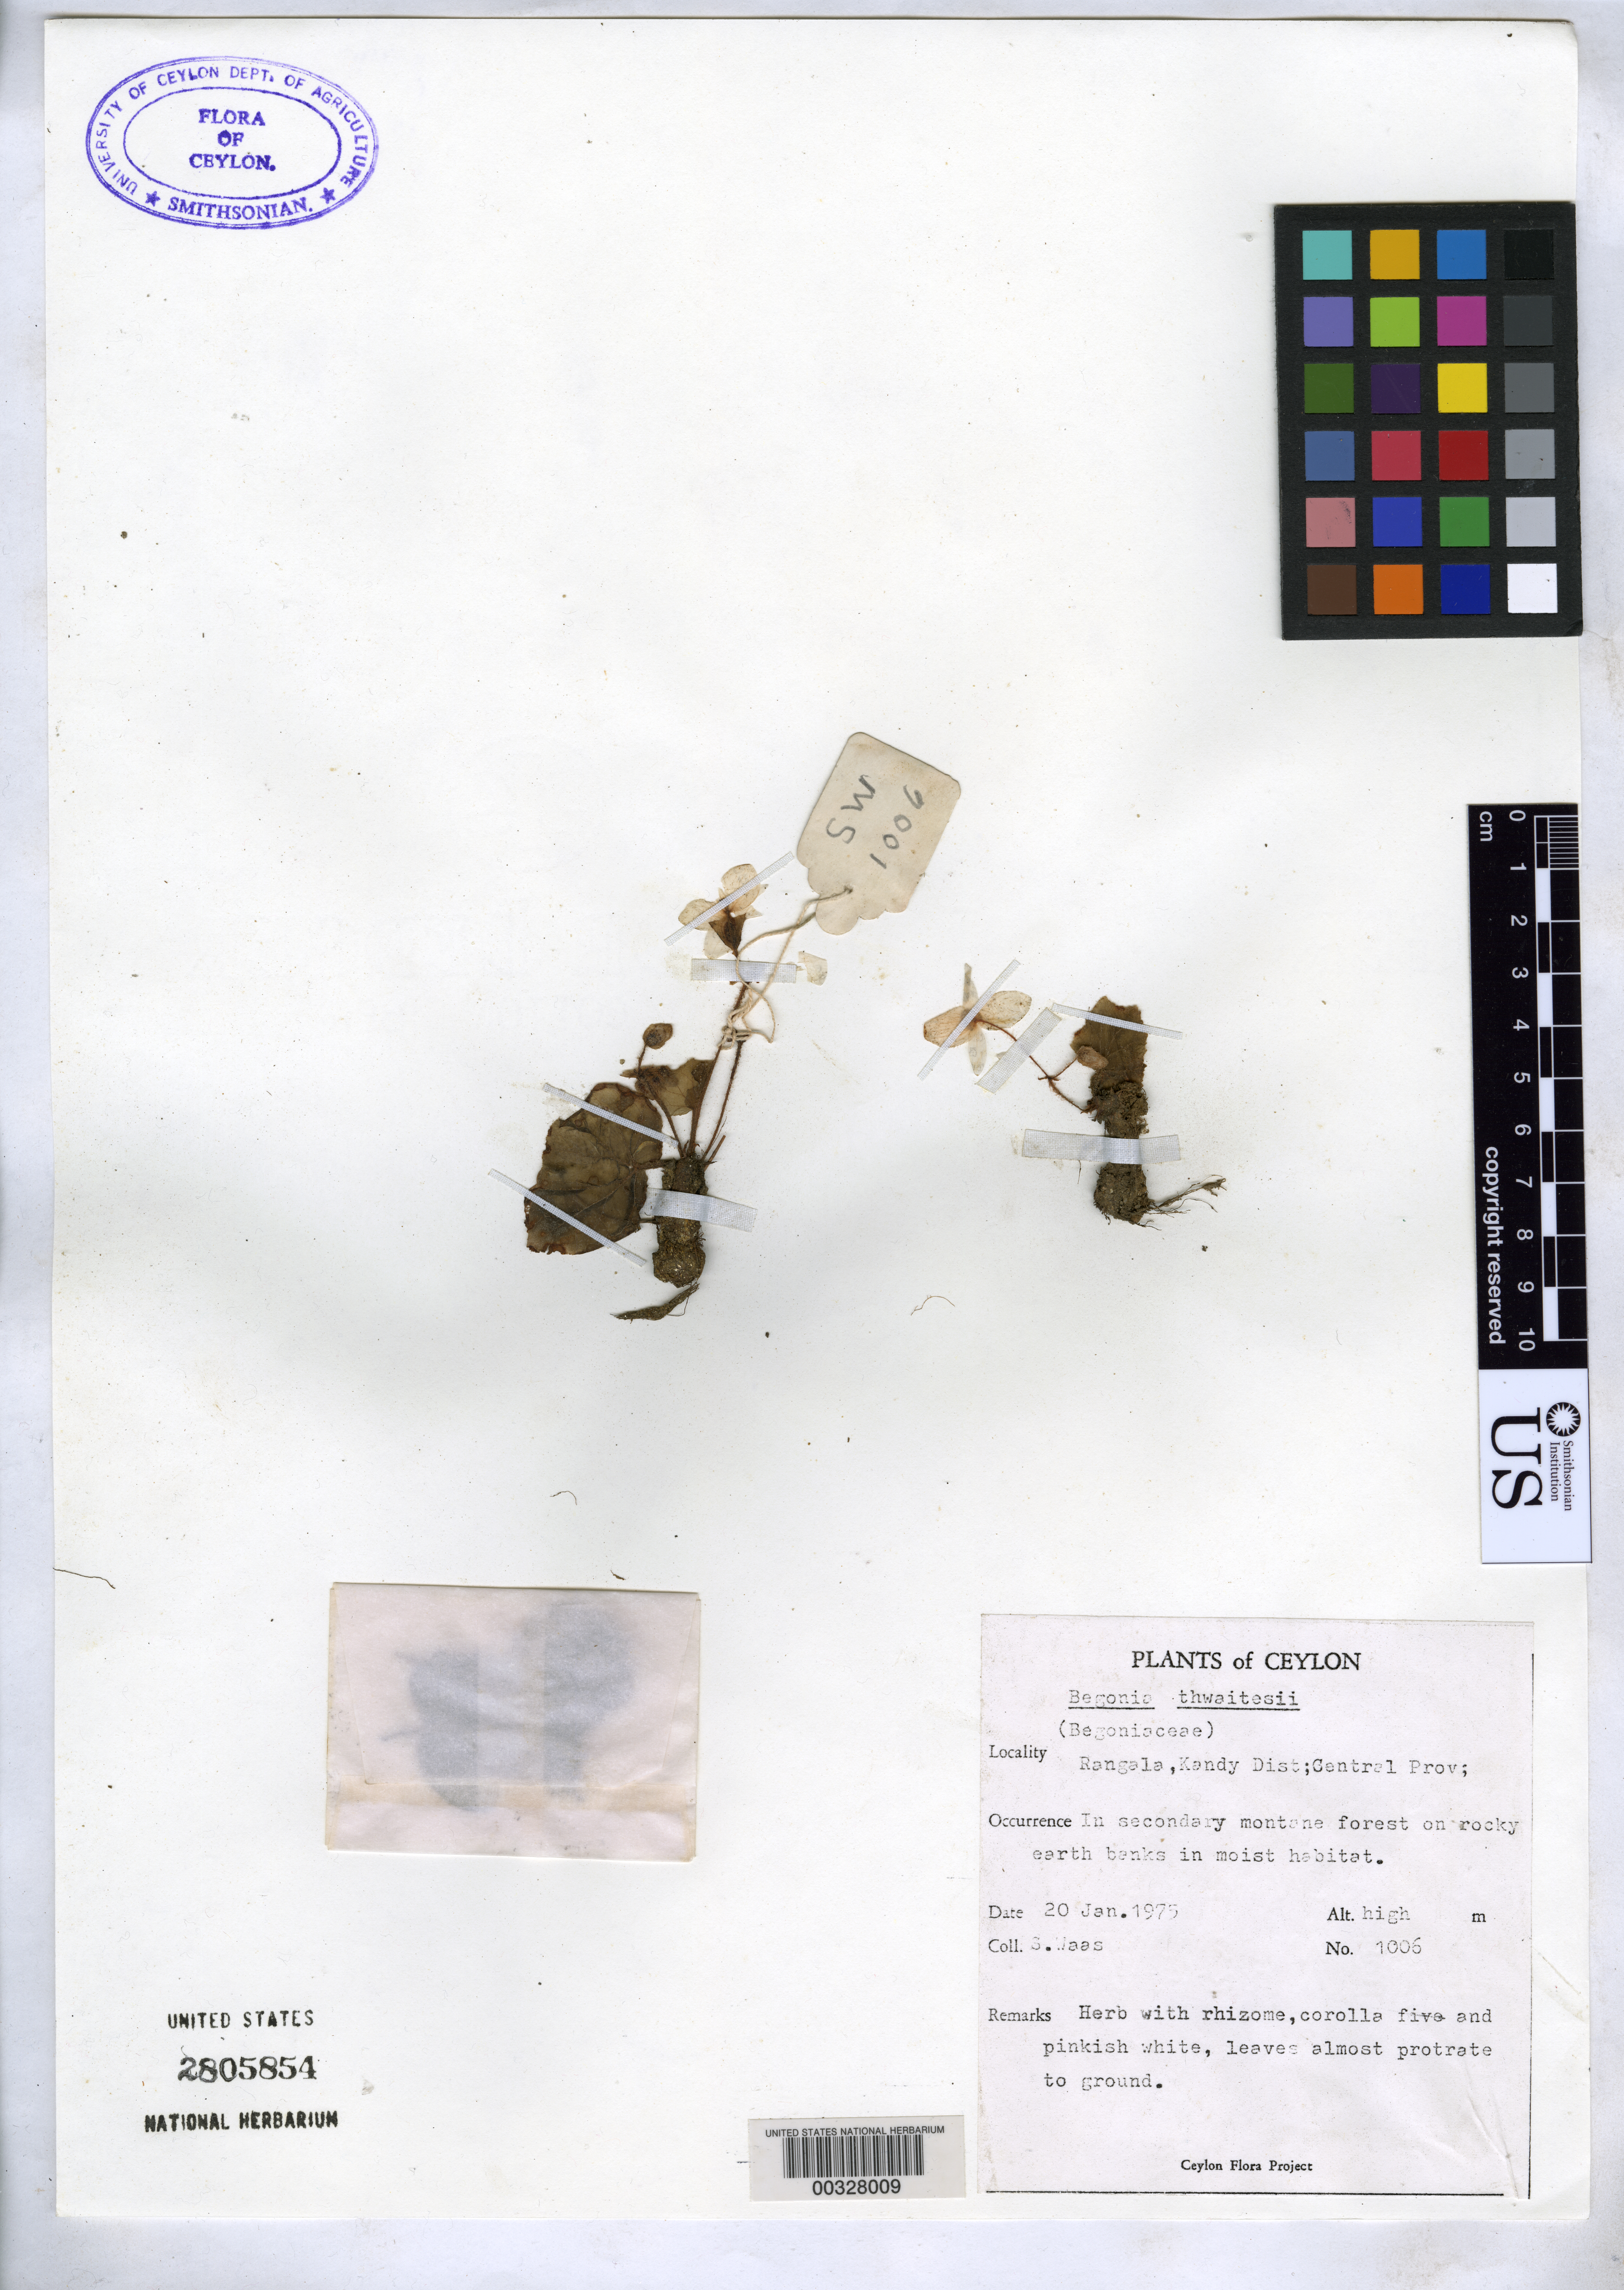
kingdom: Plantae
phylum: Tracheophyta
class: Magnoliopsida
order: Cucurbitales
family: Begoniaceae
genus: Begonia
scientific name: Begonia thwaitesii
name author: Hook.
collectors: S. Waas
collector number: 1006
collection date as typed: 20 Jan 1975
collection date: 1975-01-20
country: Sri Lanka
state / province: Central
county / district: Kandy Dist.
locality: Rangala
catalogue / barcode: US 2805854